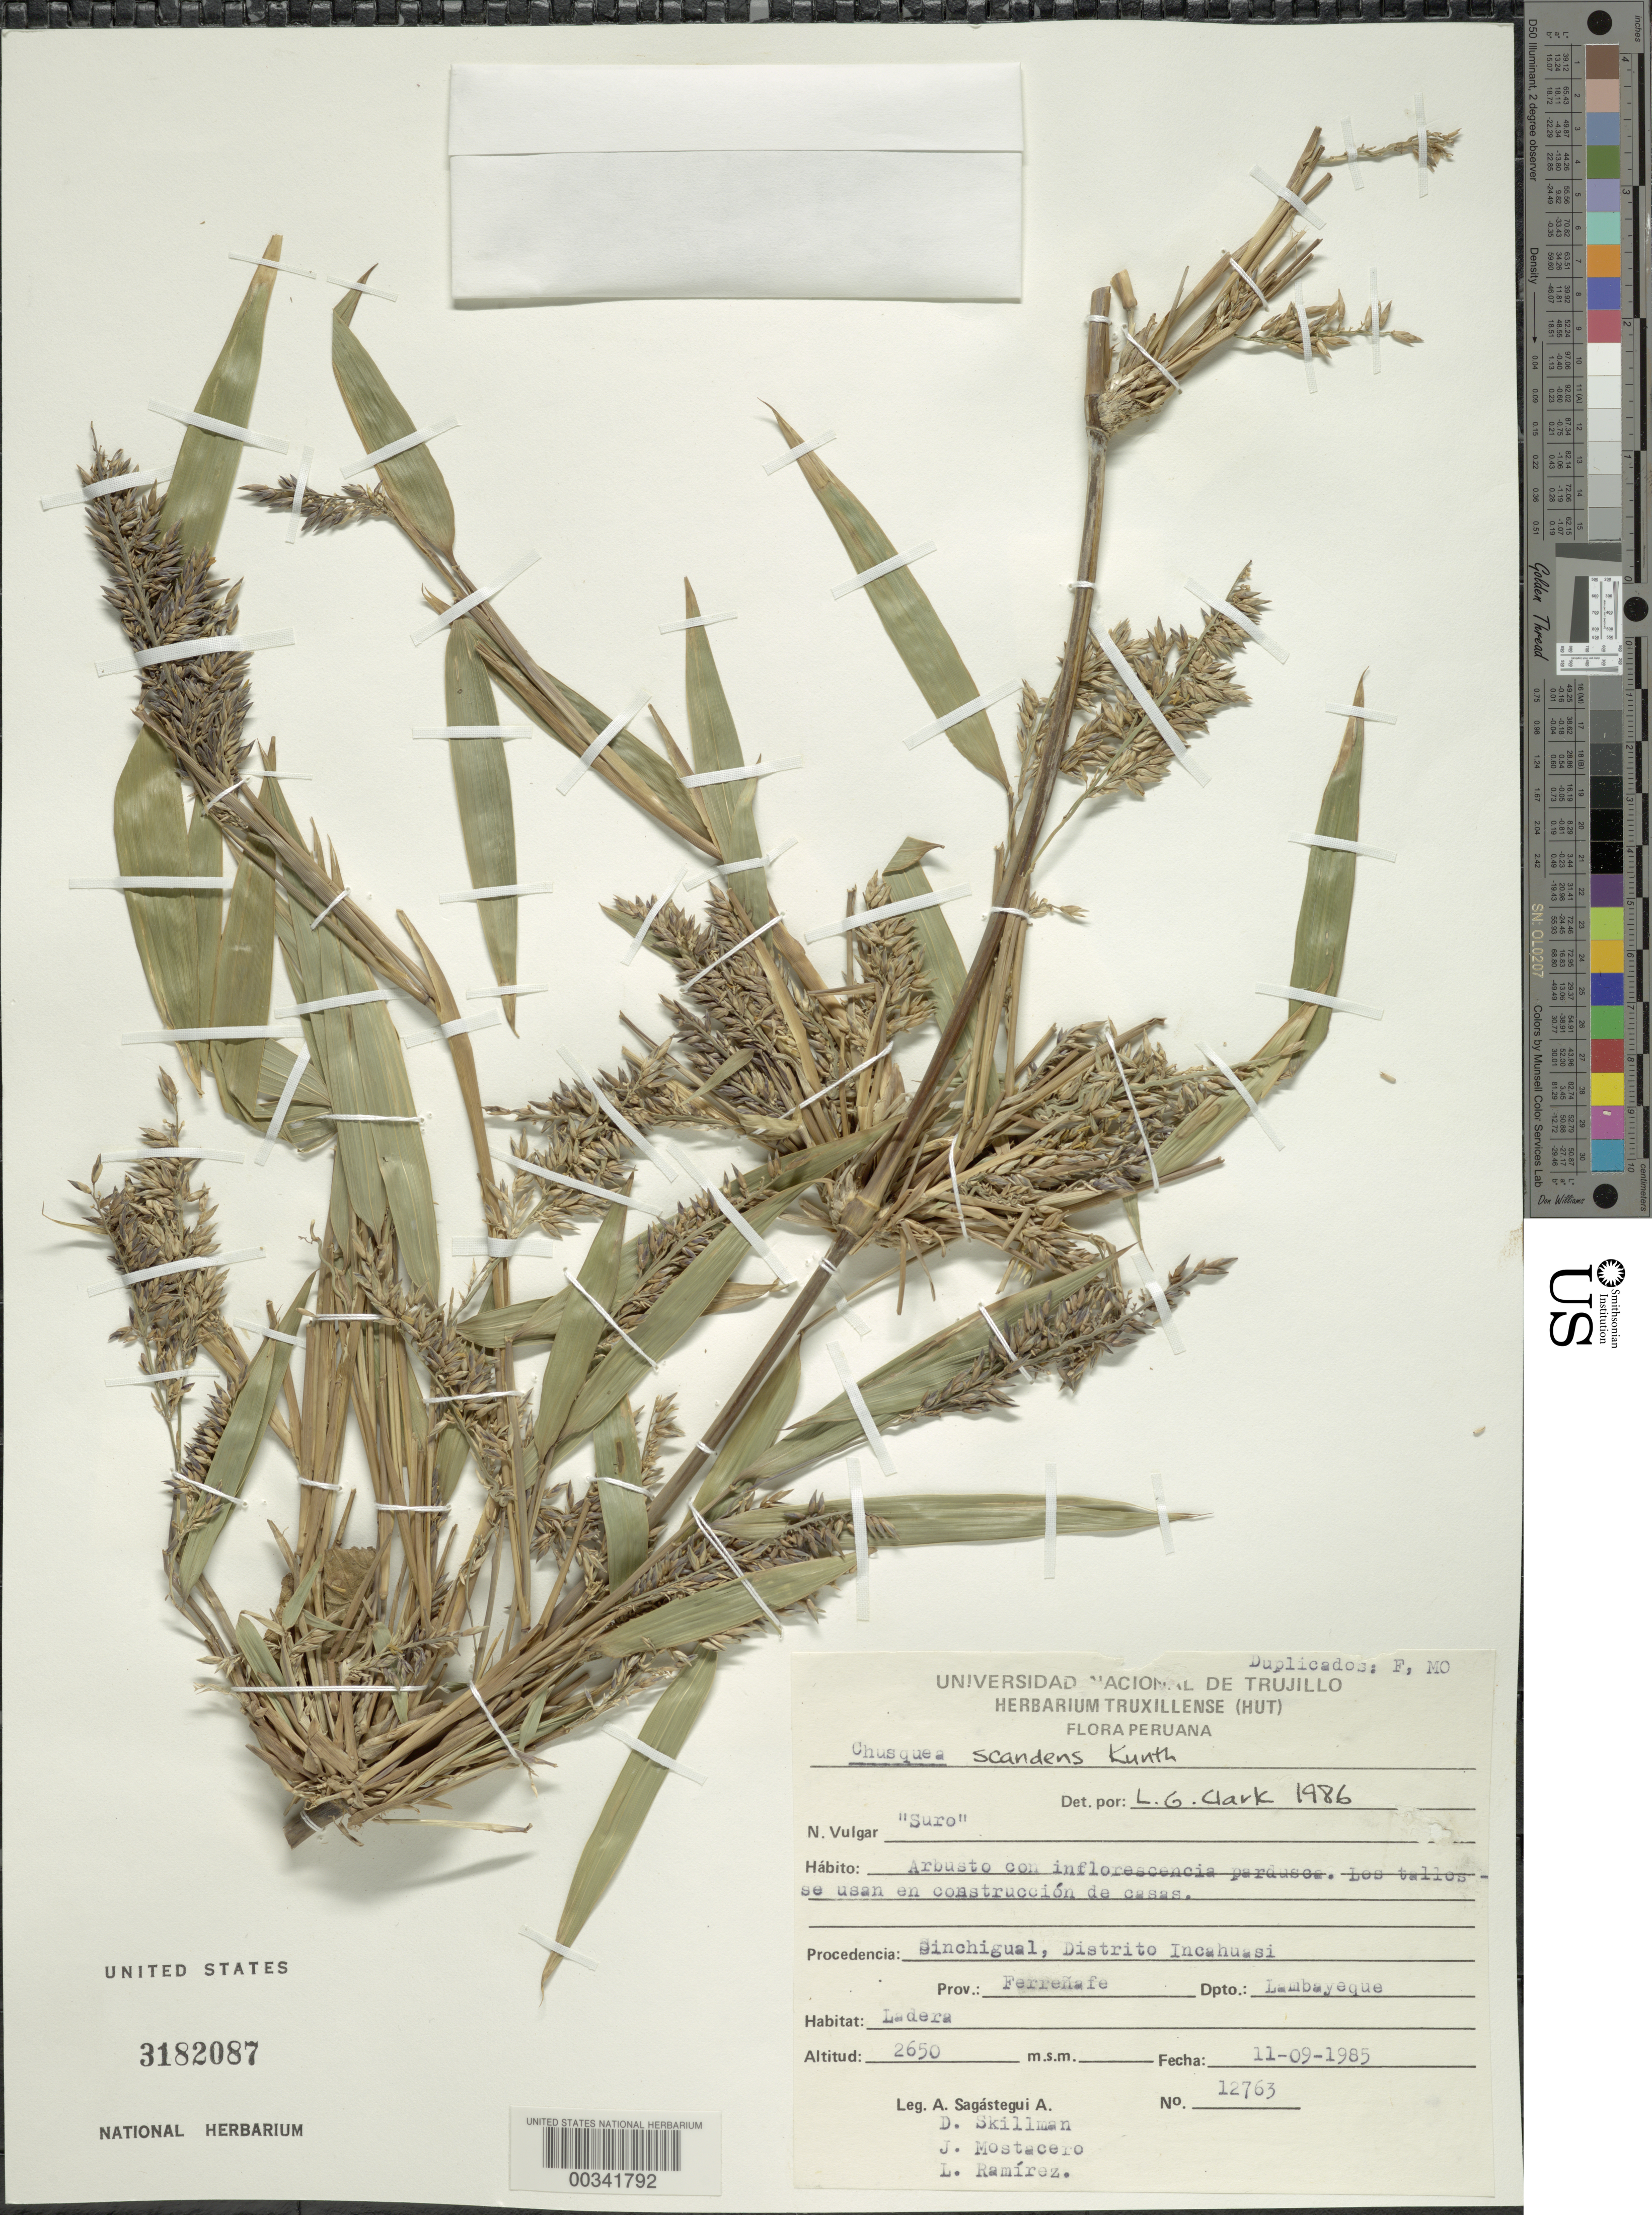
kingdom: Plantae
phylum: Tracheophyta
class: Liliopsida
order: Poales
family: Poaceae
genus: Chusquea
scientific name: Chusquea scandens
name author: Kunth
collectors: A. Sagástegui A., D. Skillman, J. Mostacero L. & L. Ramirez V.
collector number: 12763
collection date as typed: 11 Sep 1985 or 09 Nov 1985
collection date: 1985-09-11 or 1985-11-09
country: Peru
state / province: Lambayeque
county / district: Ferreñafe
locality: Sinchigual, Distrito Incahuasi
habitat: Ladera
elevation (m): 2650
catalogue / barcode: US 3182087